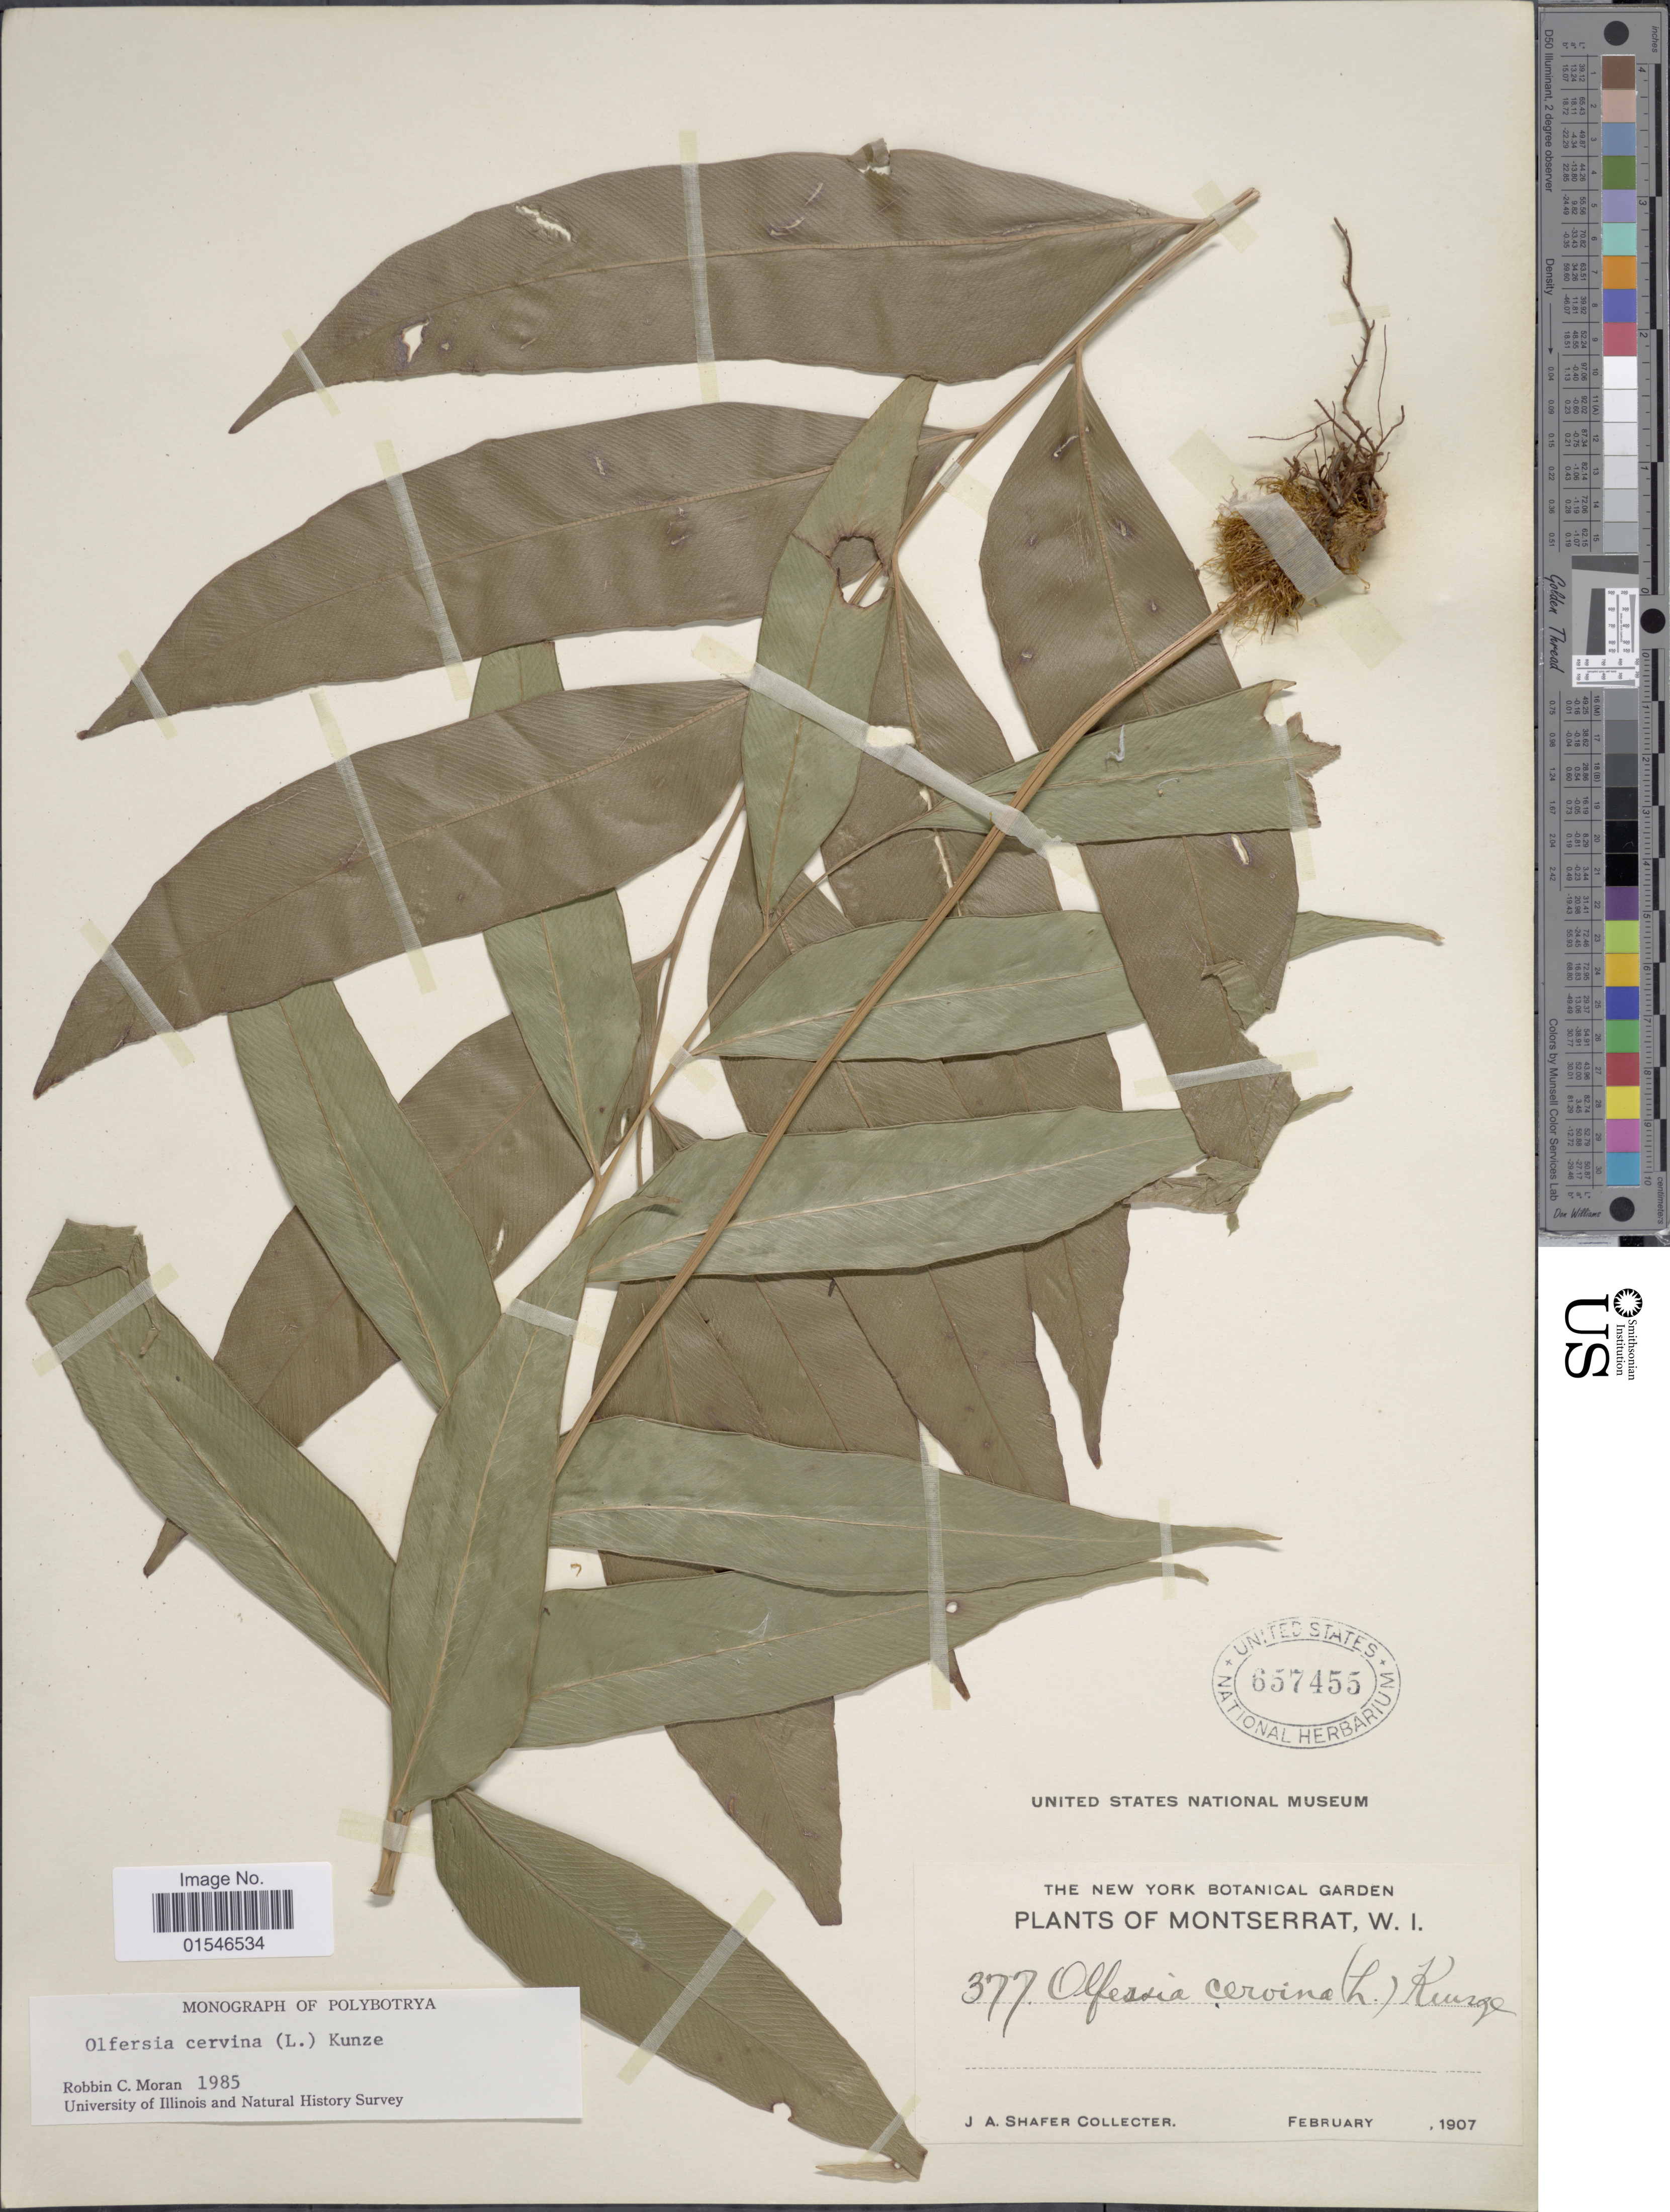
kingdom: Plantae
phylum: Tracheophyta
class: Polypodiopsida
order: Polypodiales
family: Dryopteridaceae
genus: Olfersia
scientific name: Olfersia cervina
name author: (L.) Kunze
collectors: J. A. Shafer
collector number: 377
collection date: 1907-02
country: Montserrat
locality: W. I.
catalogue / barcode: US 657455